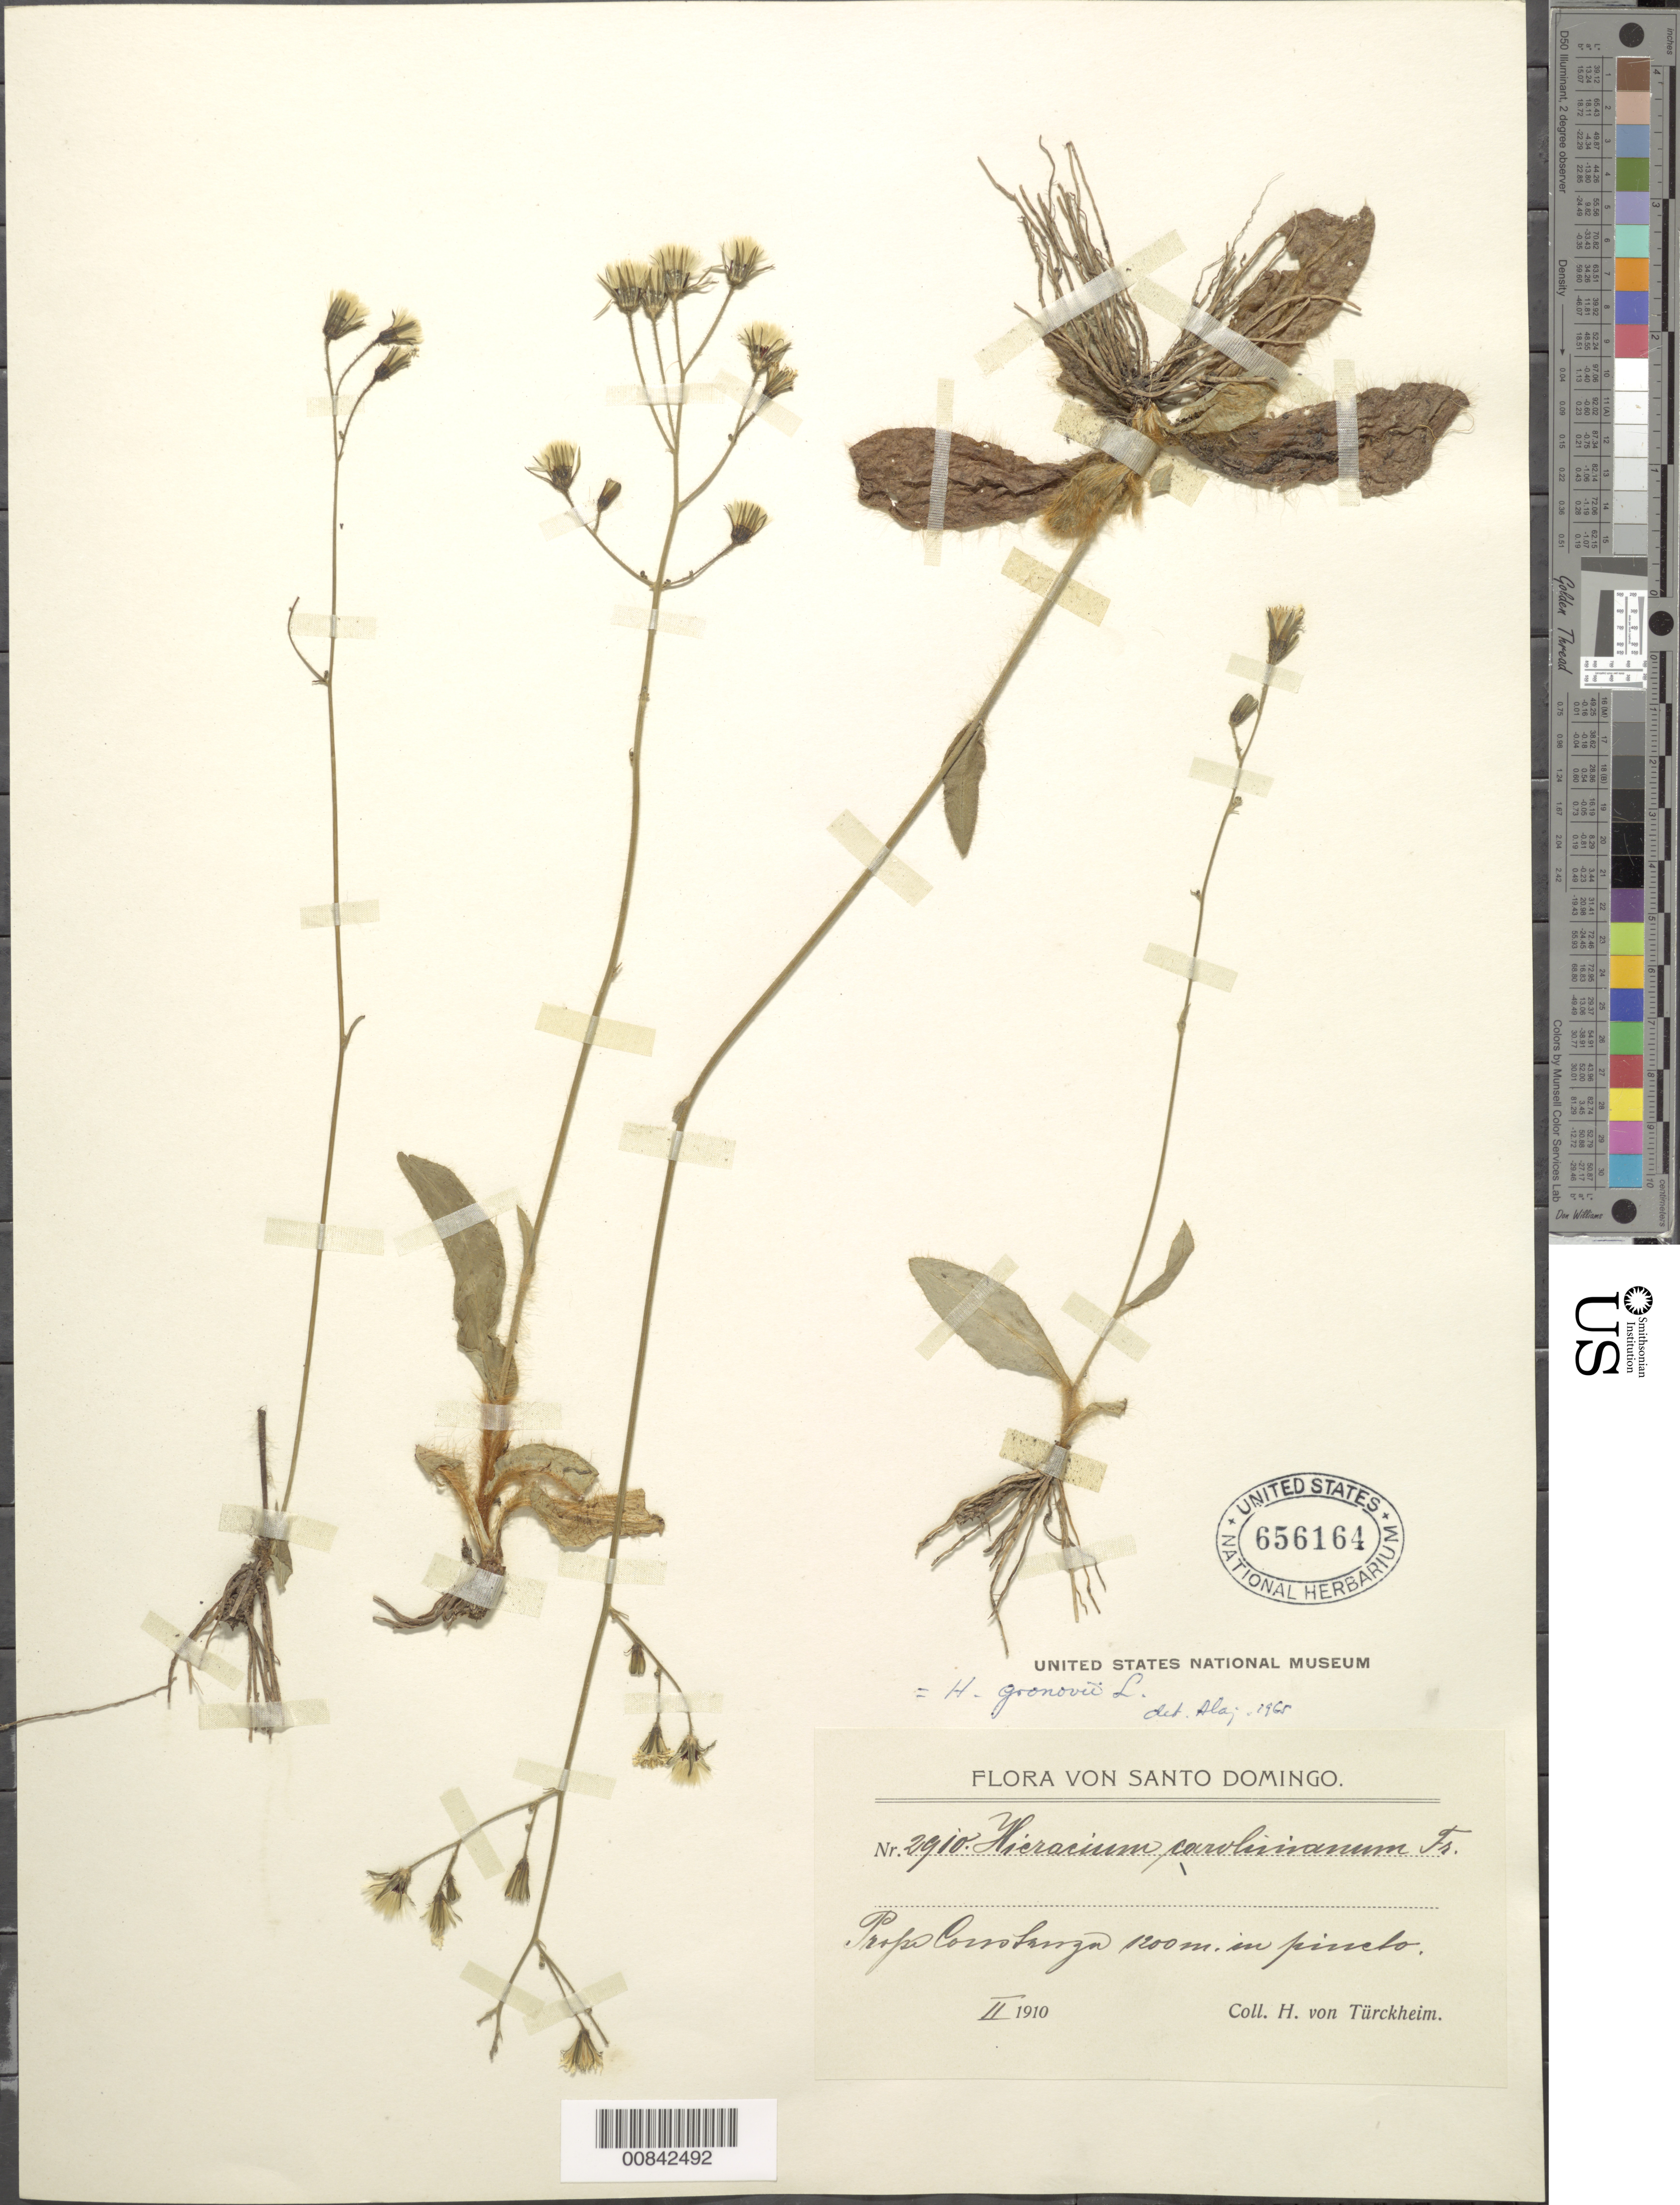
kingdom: Plantae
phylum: Tracheophyta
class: Magnoliopsida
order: Asterales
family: Asteraceae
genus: Hieracium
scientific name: Hieracium carolinianum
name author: Fr.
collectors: H. von Türckheim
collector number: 2910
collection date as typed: Feb 1910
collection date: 1910-02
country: Dominican Republic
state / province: La Vega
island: Hispaniola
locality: Constanza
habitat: "pinctis"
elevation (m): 1200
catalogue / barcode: US 656164